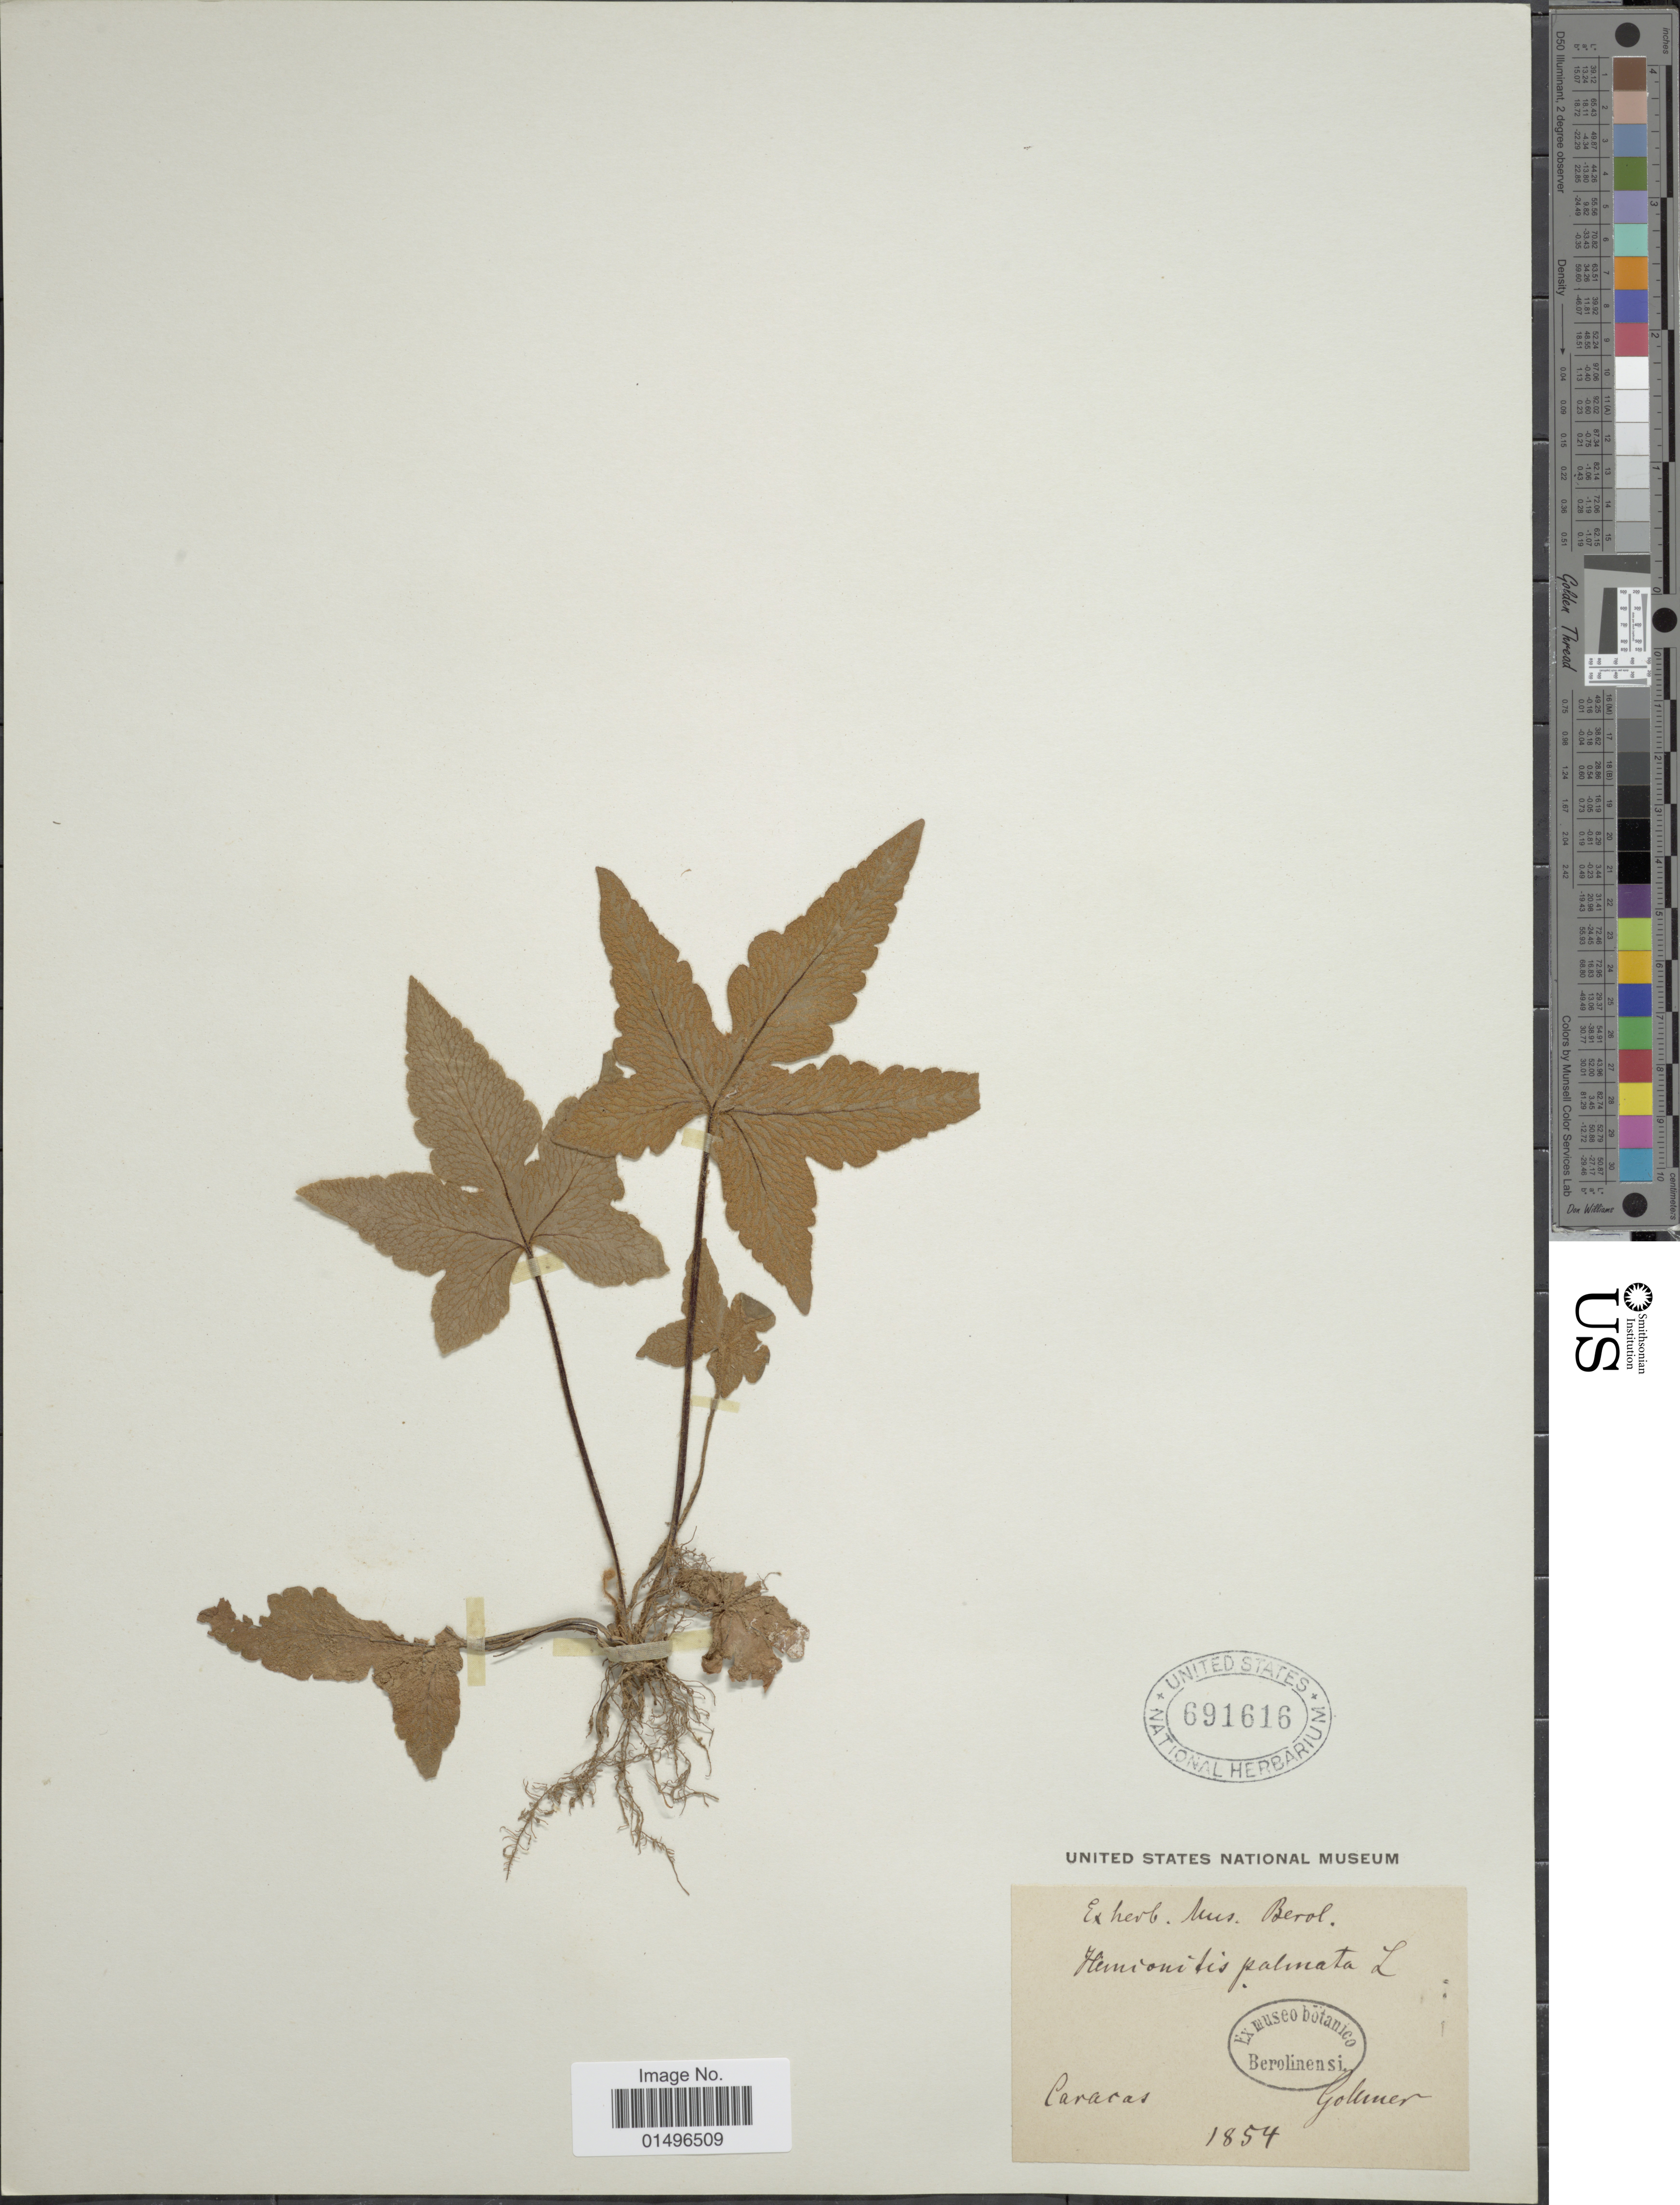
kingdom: Plantae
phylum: Tracheophyta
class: Polypodiopsida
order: Polypodiales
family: Pteridaceae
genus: Hemionitis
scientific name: Hemionitis palmata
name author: L.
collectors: -. Gollmer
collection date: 1854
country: Venezuela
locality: Caracas.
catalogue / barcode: US 691616